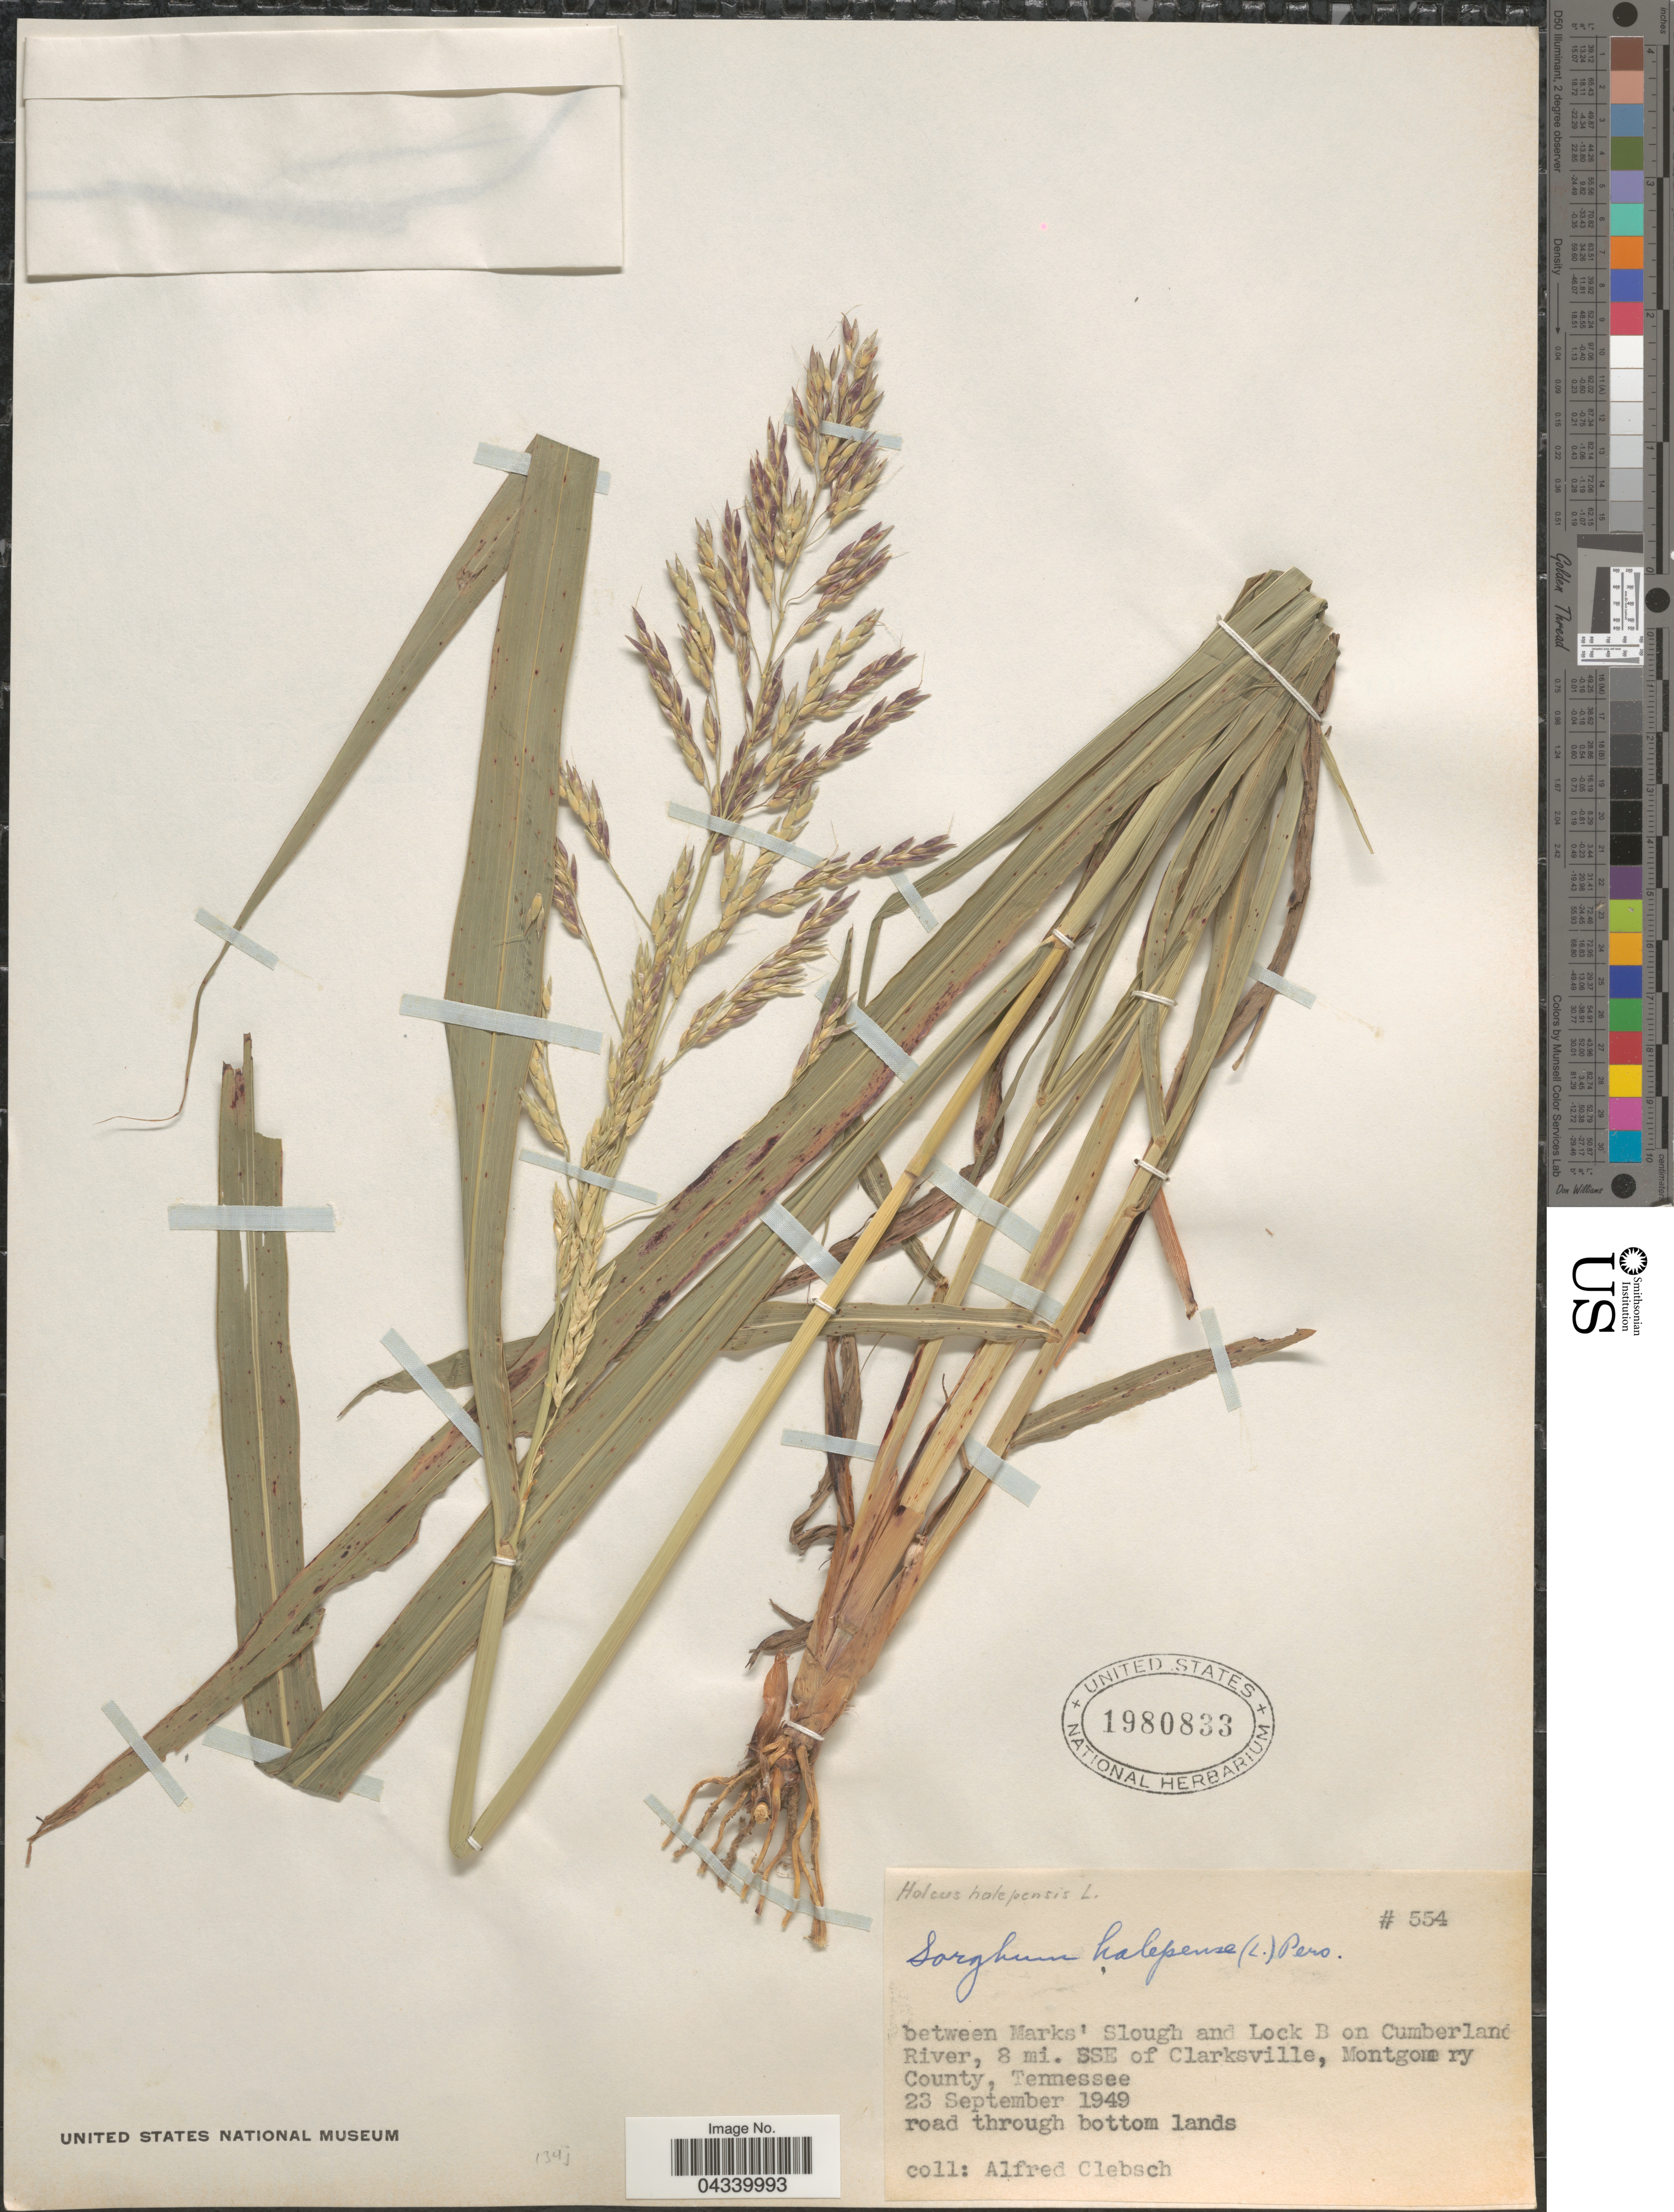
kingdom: Plantae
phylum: Tracheophyta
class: Liliopsida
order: Poales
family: Poaceae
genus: Sorghum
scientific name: Sorghum halepense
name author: (L.) Pers.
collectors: A. Clebsch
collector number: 554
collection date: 1949-09-23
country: United States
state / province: Tennessee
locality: Between Marks' Slough and Lock B on Cumberland River, 8 mi. SSE of Clarksville, Montgomery County.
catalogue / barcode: US 1980833